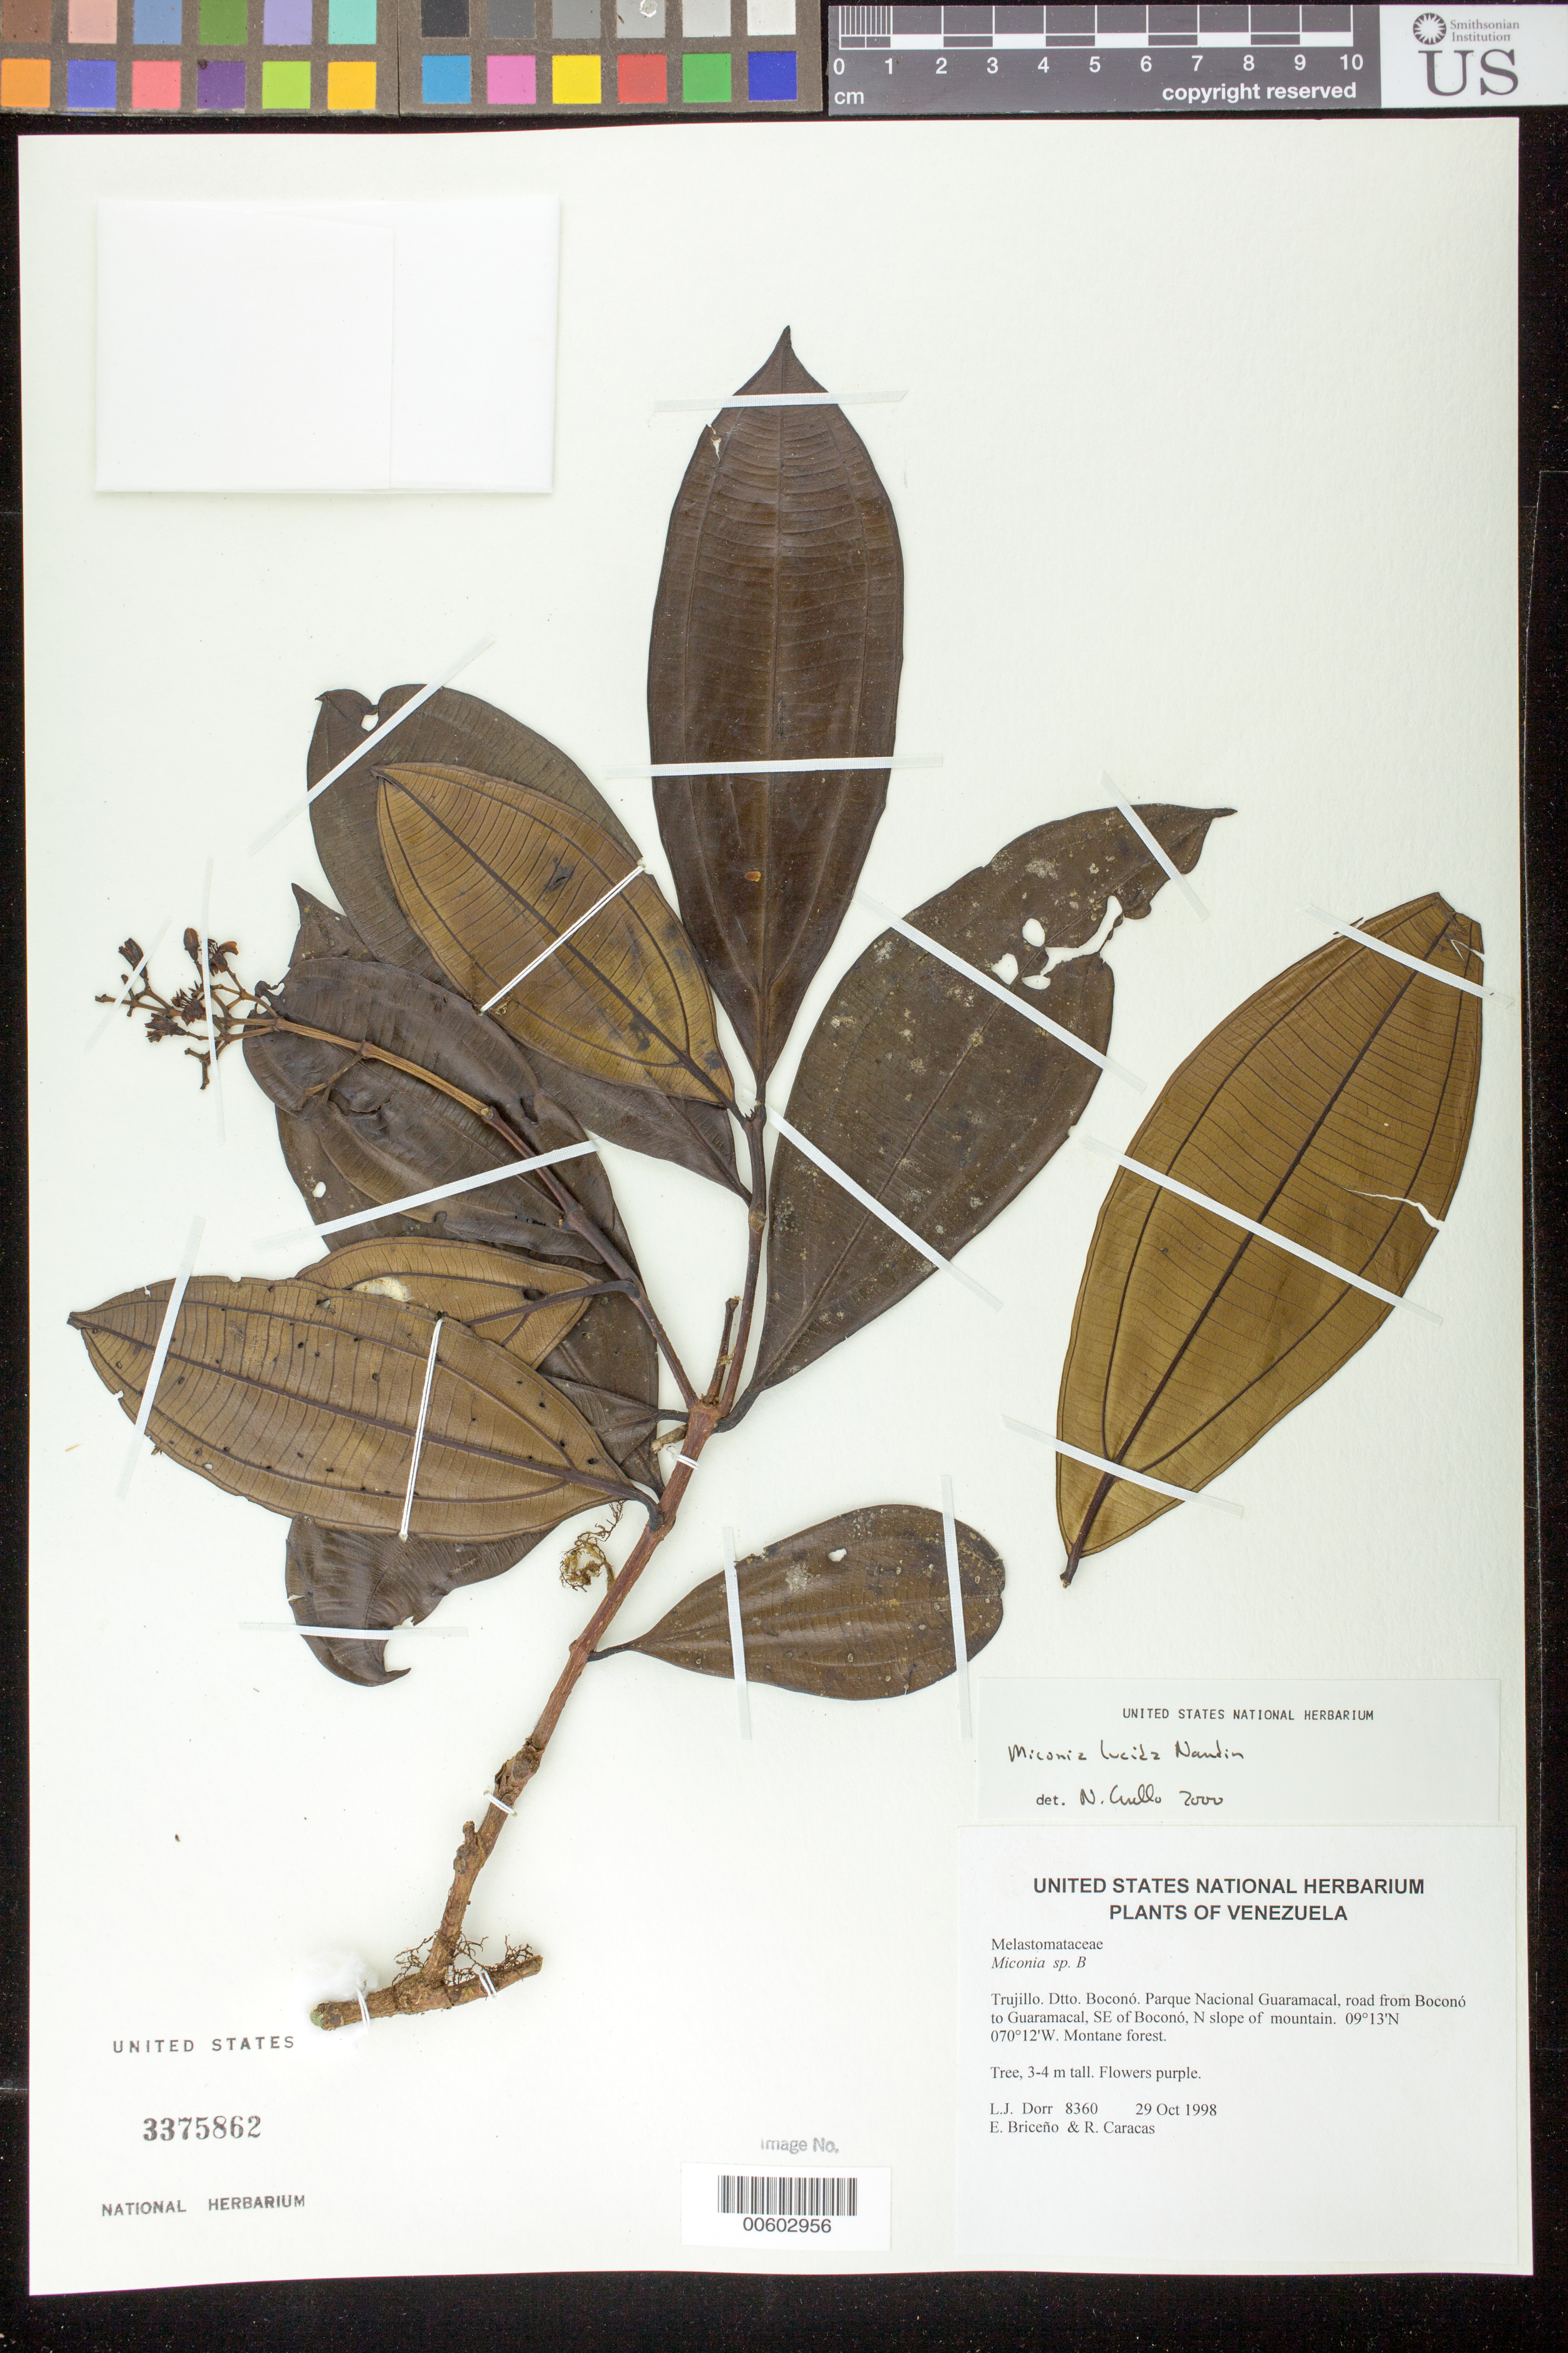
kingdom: Plantae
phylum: Tracheophyta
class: Magnoliopsida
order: Myrtales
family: Melastomataceae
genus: Miconia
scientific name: Miconia lucida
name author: Naudin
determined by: Cuello, Nidia L.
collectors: L. J. Dorr, E. Briceño & R. Caracas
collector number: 8360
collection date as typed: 29 Oct 1998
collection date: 1998-10-29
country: Venezuela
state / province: Trujillo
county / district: Boconó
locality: Parque Nacional Guaramacal, road from Boconó to Guaramacal, SE of Boconó, N slope of mountain.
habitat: Montane forest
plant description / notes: CAS, PORT, US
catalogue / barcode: US 3375862